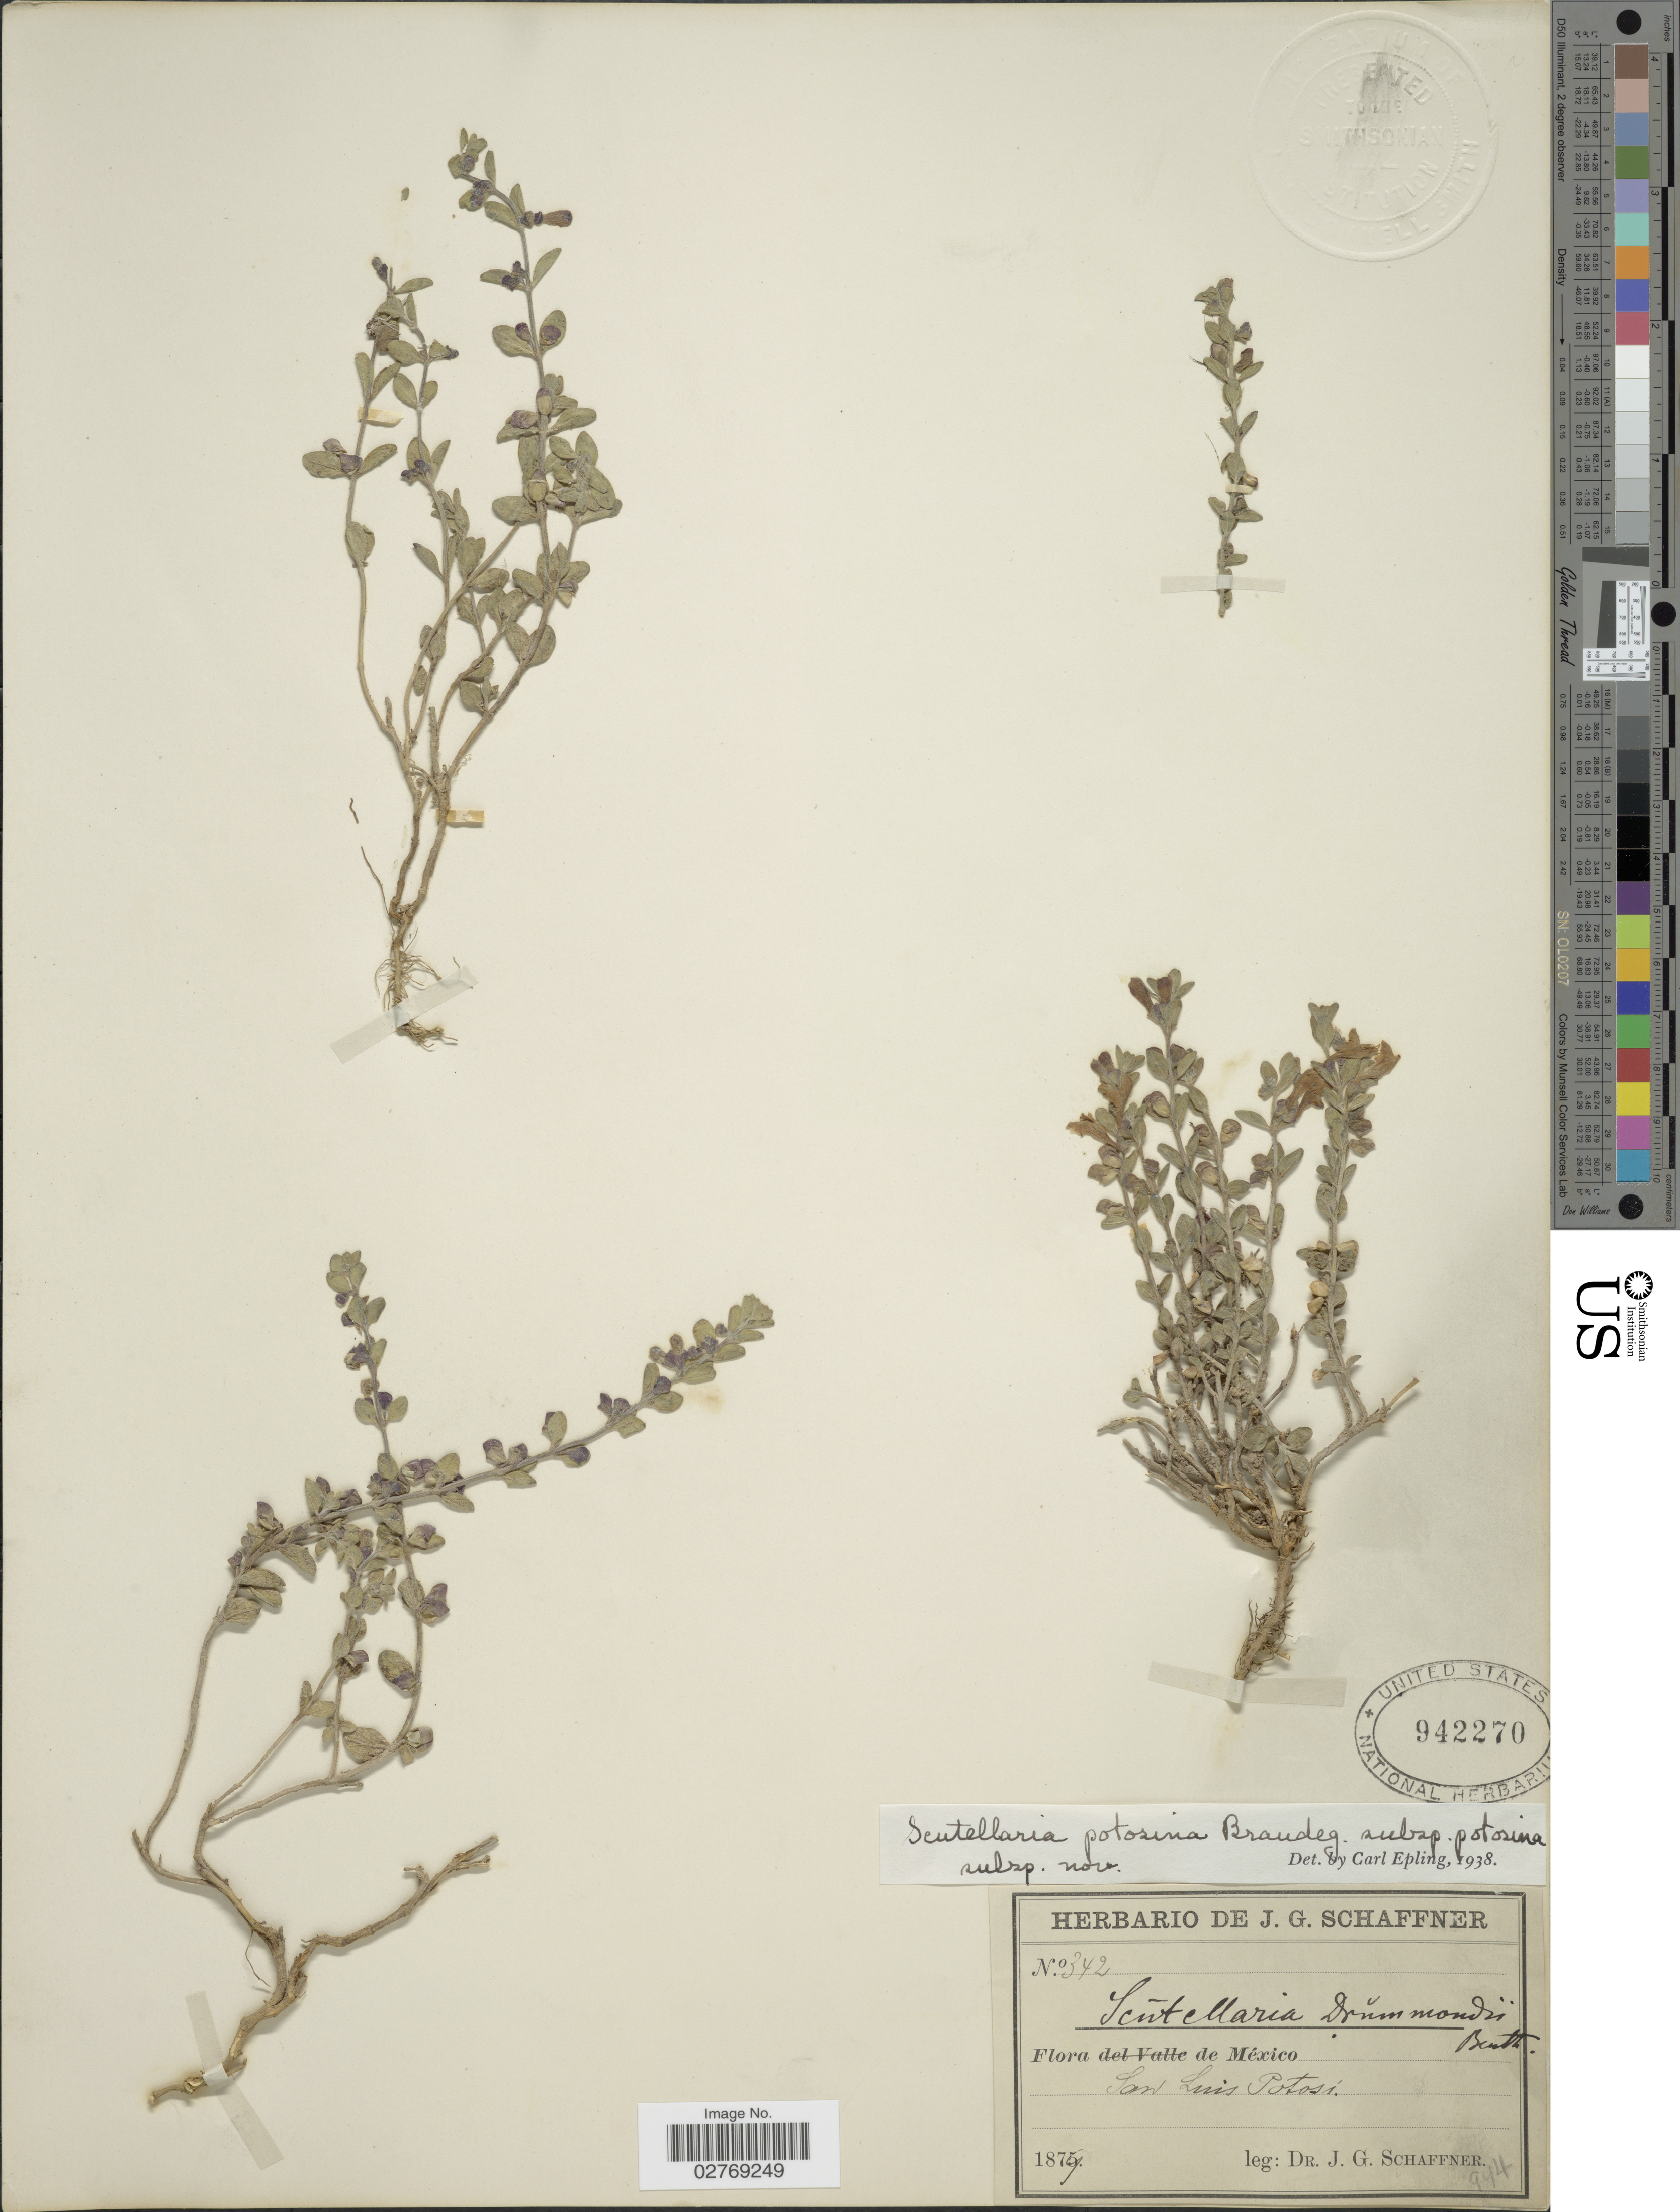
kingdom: Plantae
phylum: Tracheophyta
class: Magnoliopsida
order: Lamiales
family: Lamiaceae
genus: Scutellaria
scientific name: Scutellaria potosina var. potosina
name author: Brandegee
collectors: J. G. Schaffner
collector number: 342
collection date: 1879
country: Mexico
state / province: San Luis Potosí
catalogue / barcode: US 942270